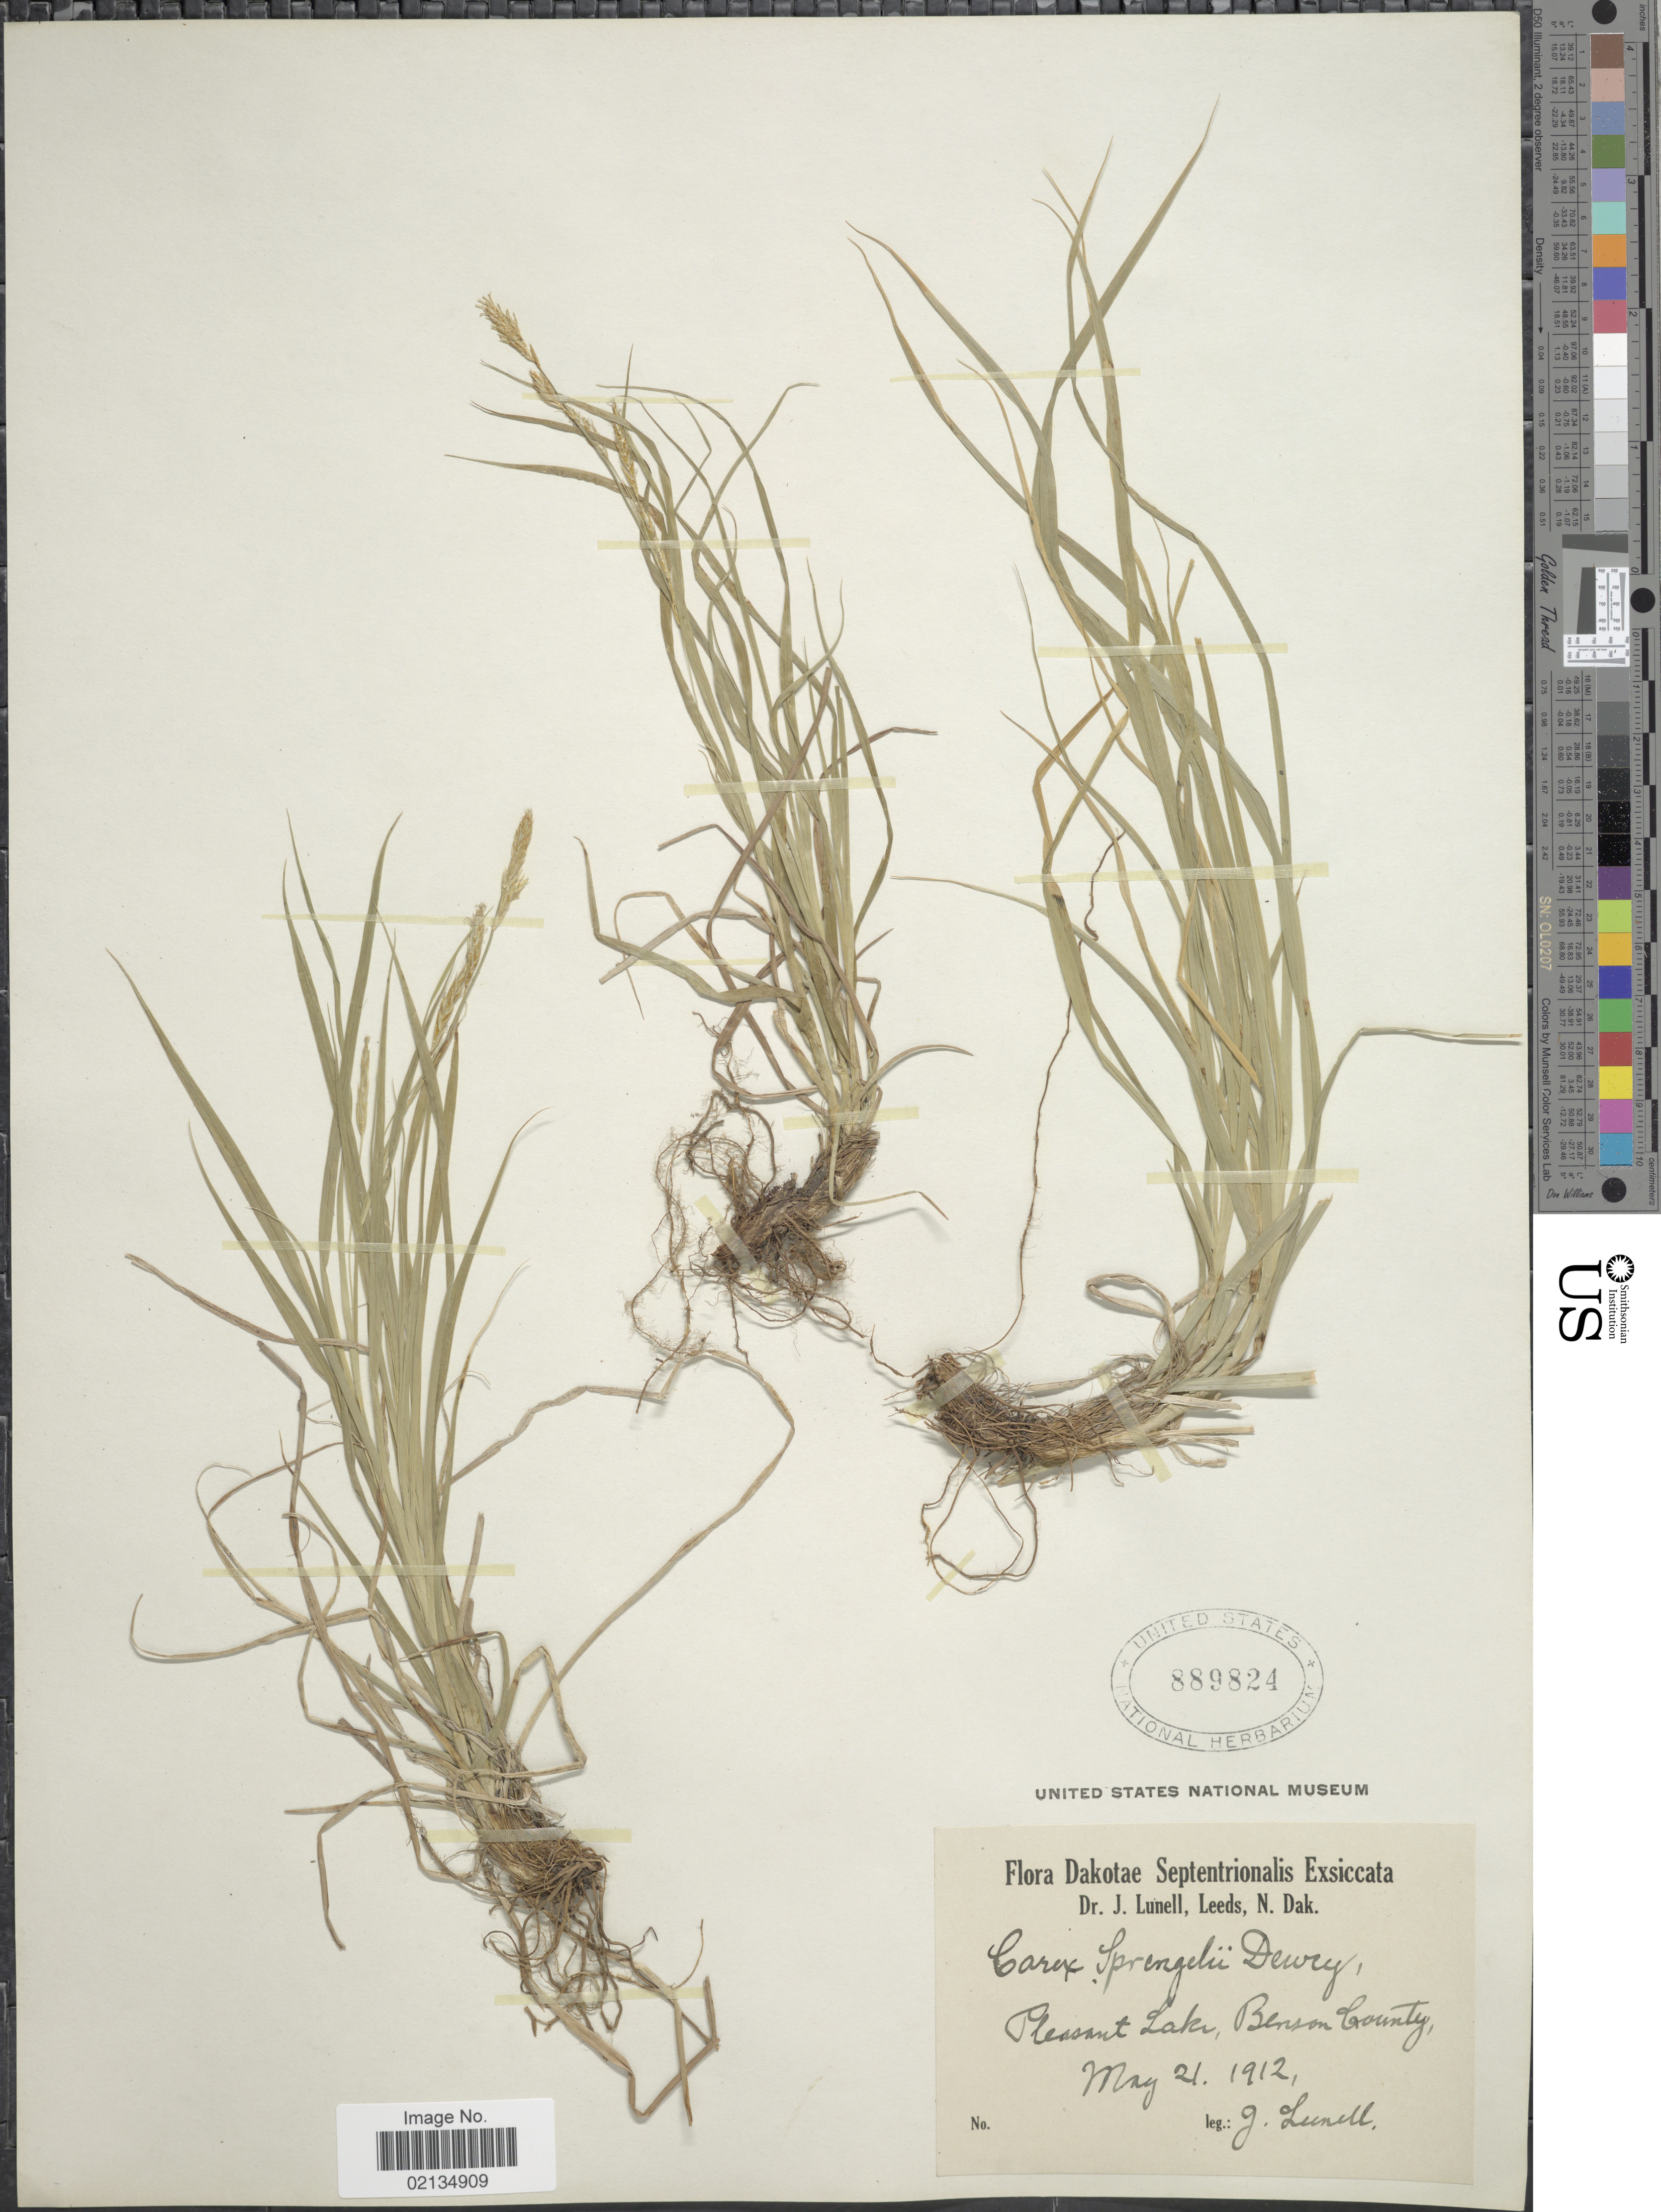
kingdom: Plantae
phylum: Tracheophyta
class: Liliopsida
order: Poales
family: Cyperaceae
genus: Carex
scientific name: Carex sprengelii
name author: Dewey ex Spreng.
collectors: J. Lunell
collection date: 1912-05-21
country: United States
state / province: North Dakota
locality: Pleasant Lake, Benson County,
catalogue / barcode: US 889824